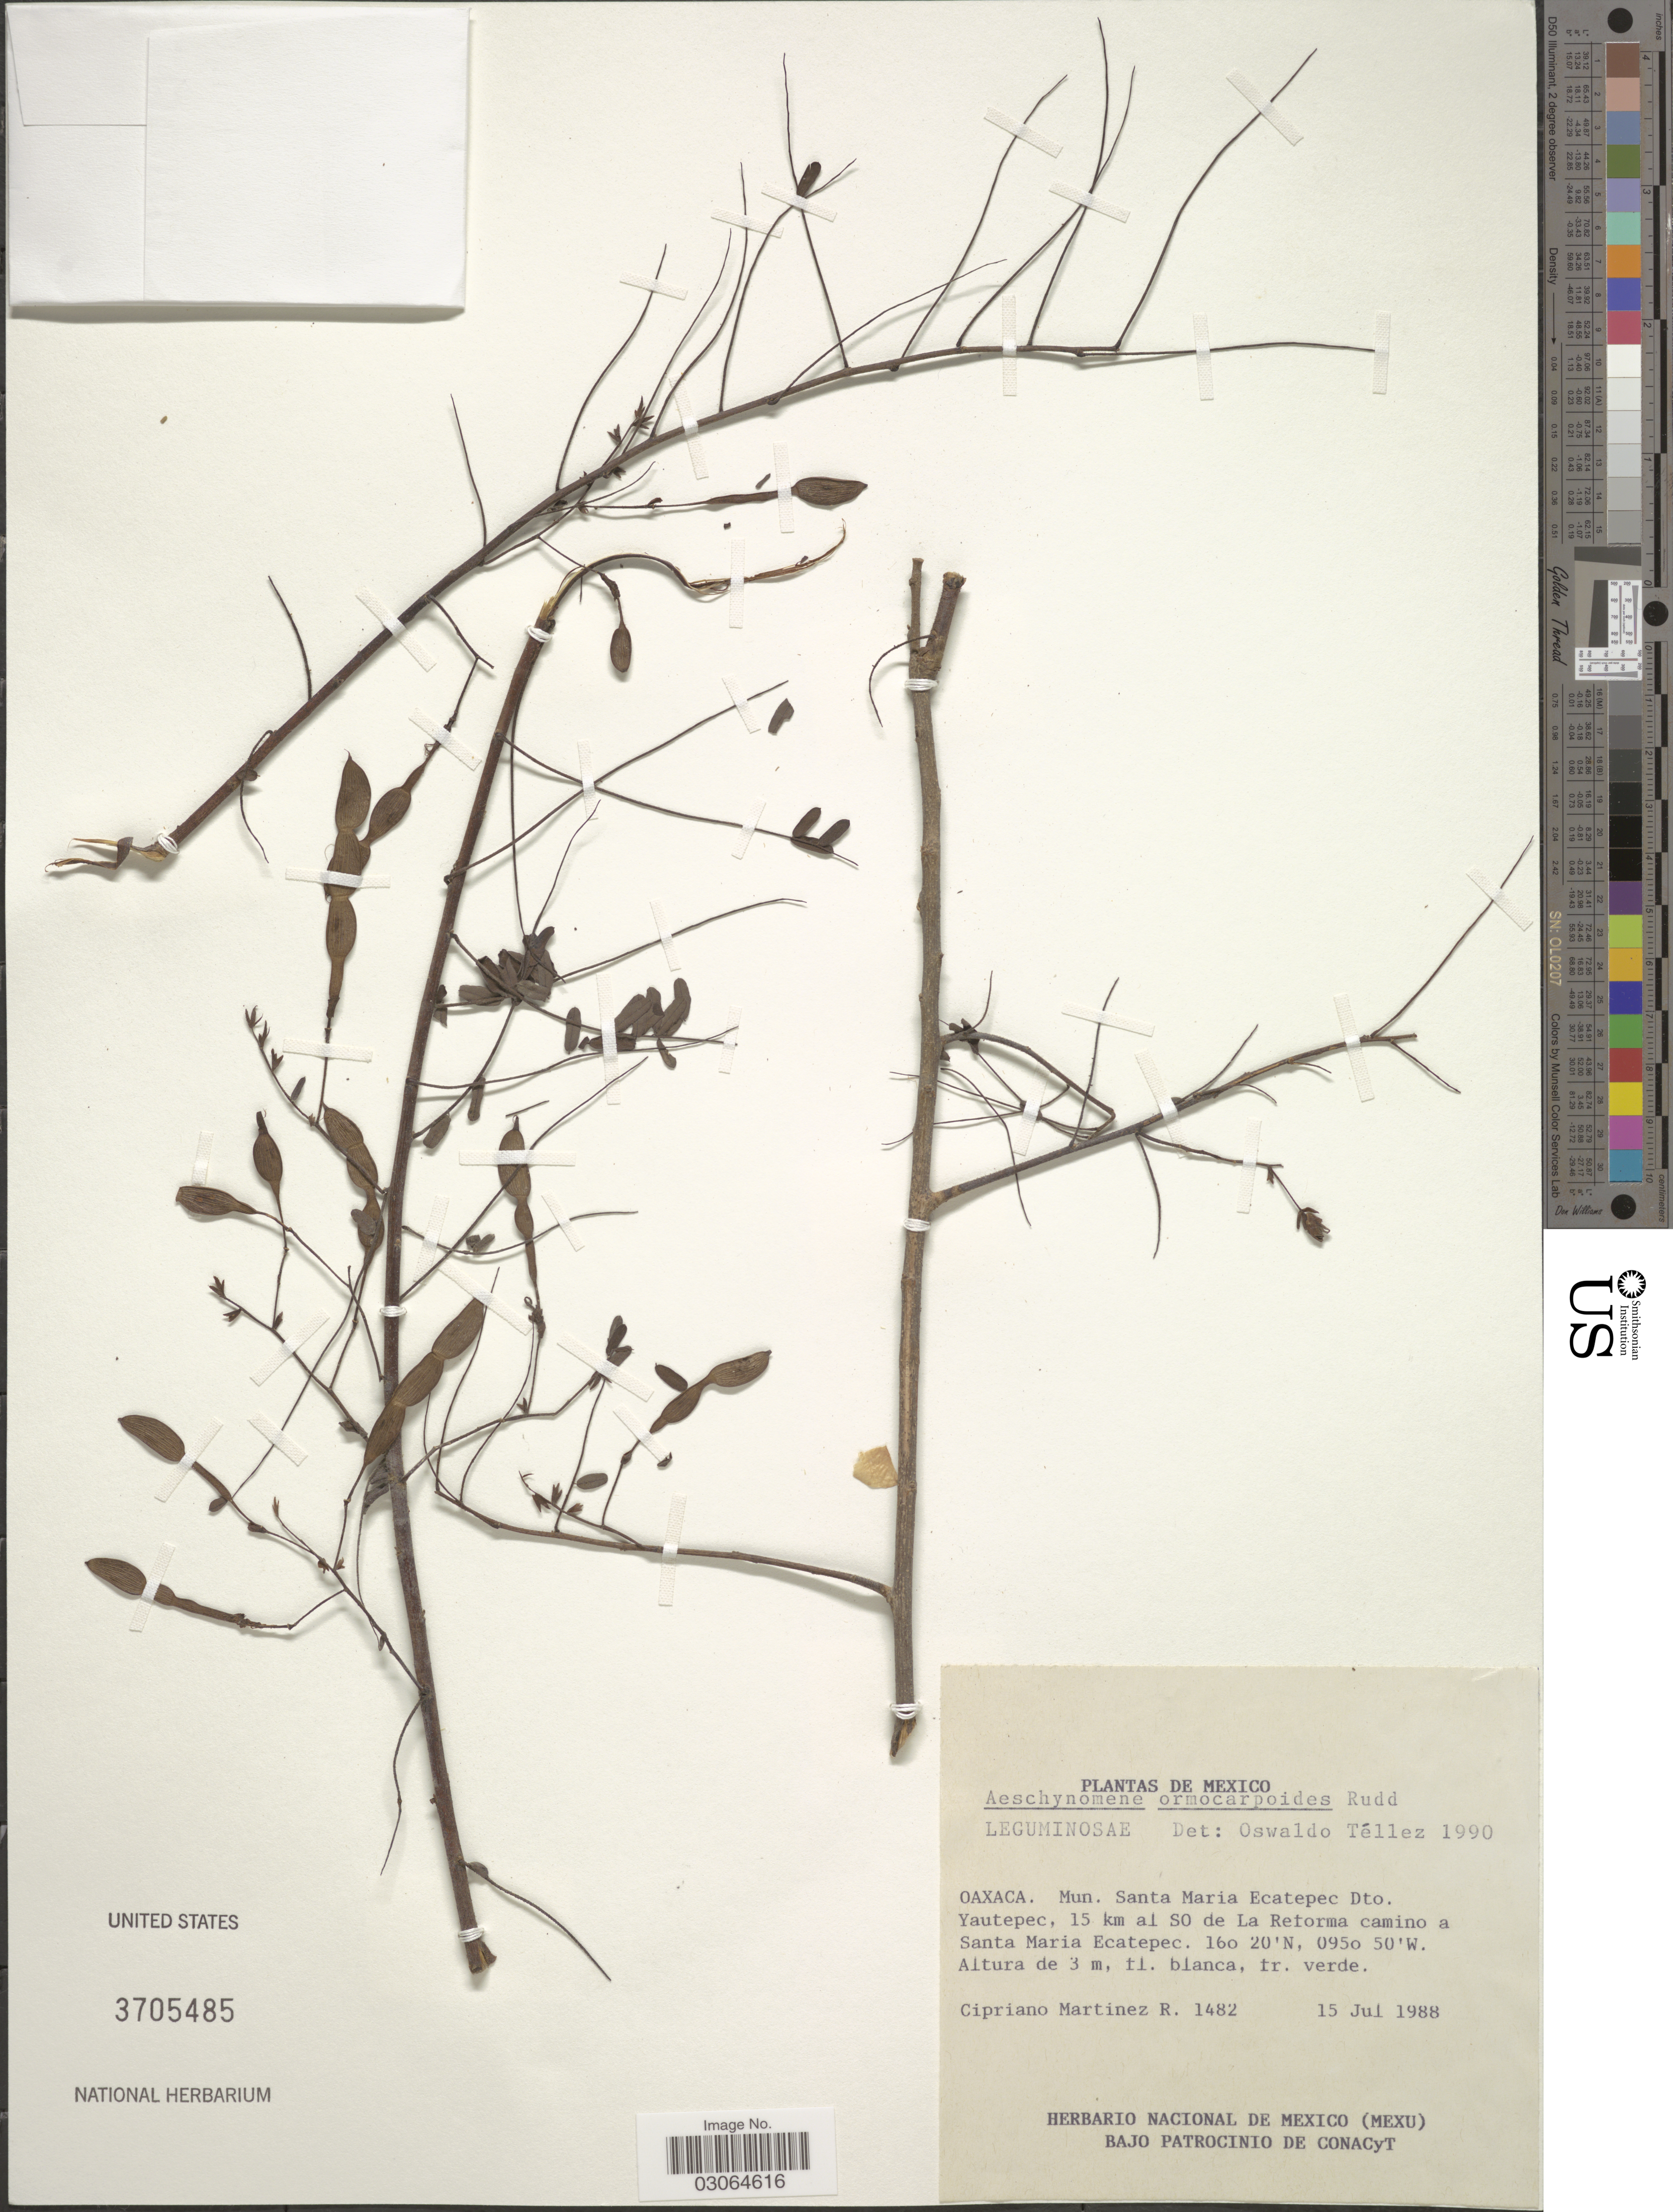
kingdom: Plantae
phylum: Tracheophyta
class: Magnoliopsida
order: Fabales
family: Fabaceae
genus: Aeschynomene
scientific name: Aeschynomene ormocarpoides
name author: Rudd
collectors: C. Martínez R.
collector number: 1482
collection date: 1988-07-15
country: Mexico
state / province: Oaxaca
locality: Mun. Santa Maria Ecatepec Dto. Yautepec, 15 km al SO de La Retorma camino a Santa Maria Ecatepec.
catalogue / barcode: US 3705485